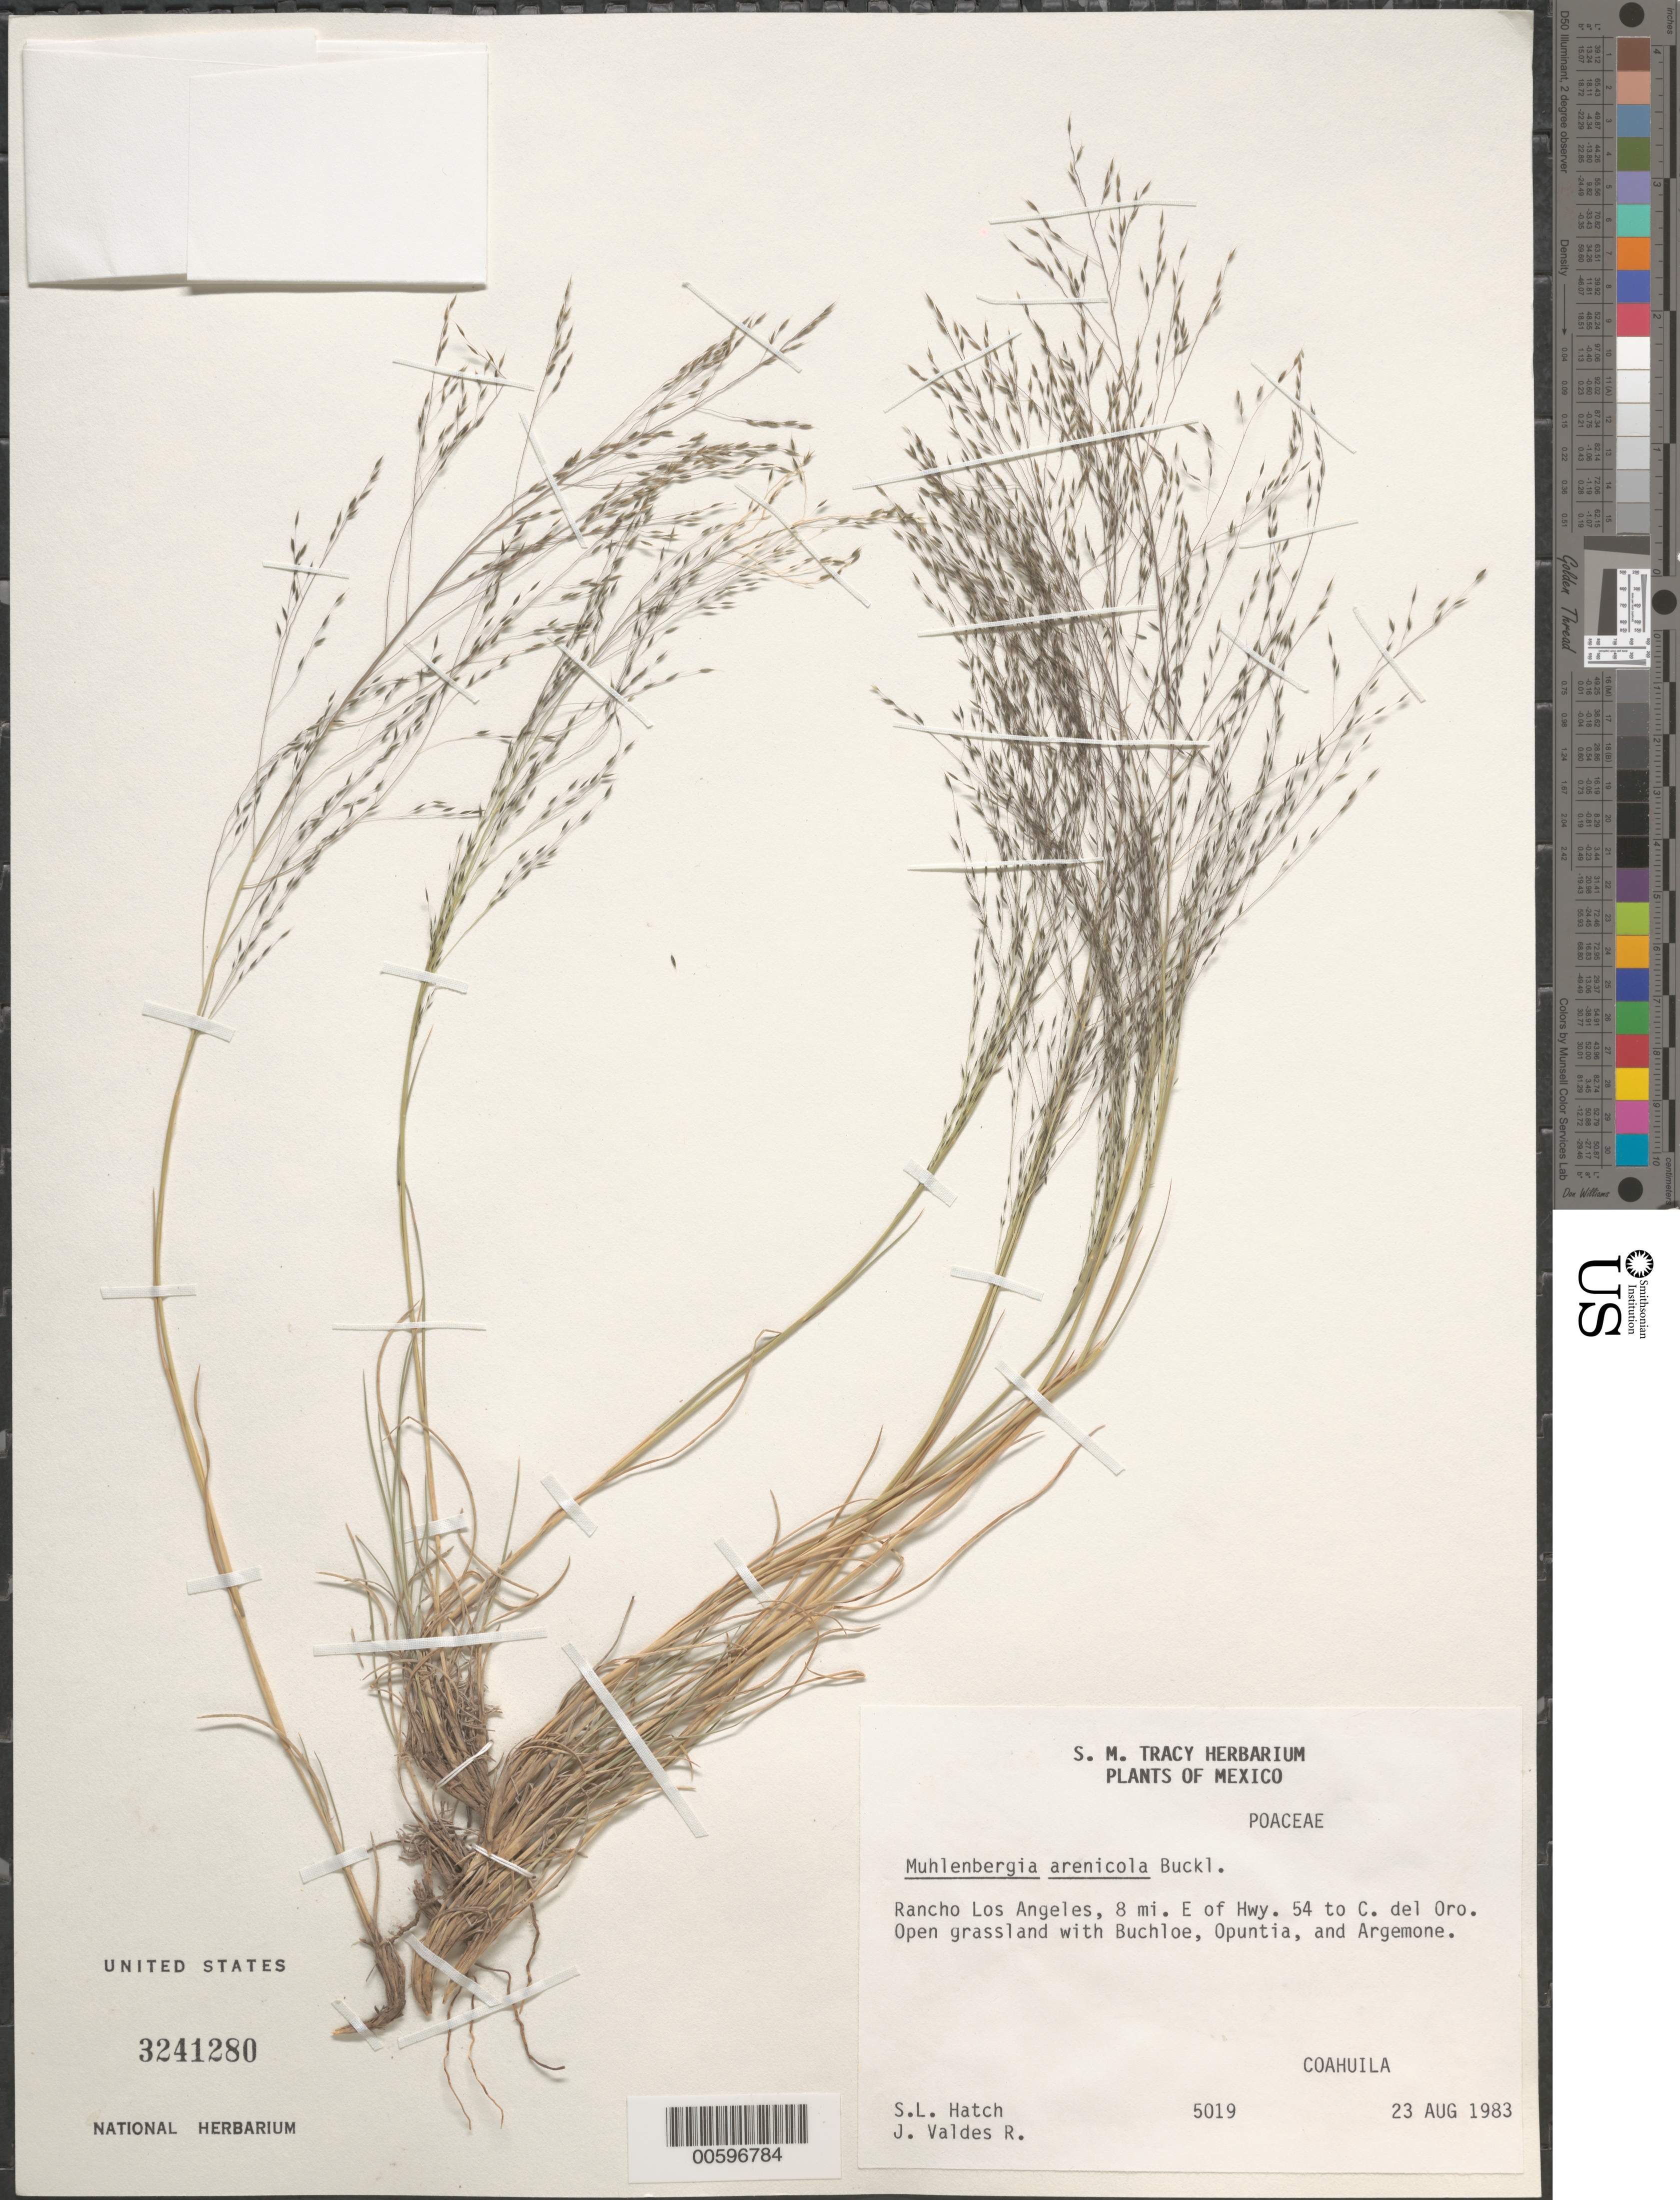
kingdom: Plantae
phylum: Tracheophyta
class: Liliopsida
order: Poales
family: Poaceae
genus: Muhlenbergia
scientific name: Muhlenbergia arenicola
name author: Buckley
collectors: S. Hatch & J. Valdés-Reyna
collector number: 5019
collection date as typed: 23 Aug 1983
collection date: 1983-08-23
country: Mexico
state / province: Coahuila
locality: Rancho Los Angeles, 8 mi E of Hwy 54 to C. del Oro.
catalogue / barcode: US 3241280